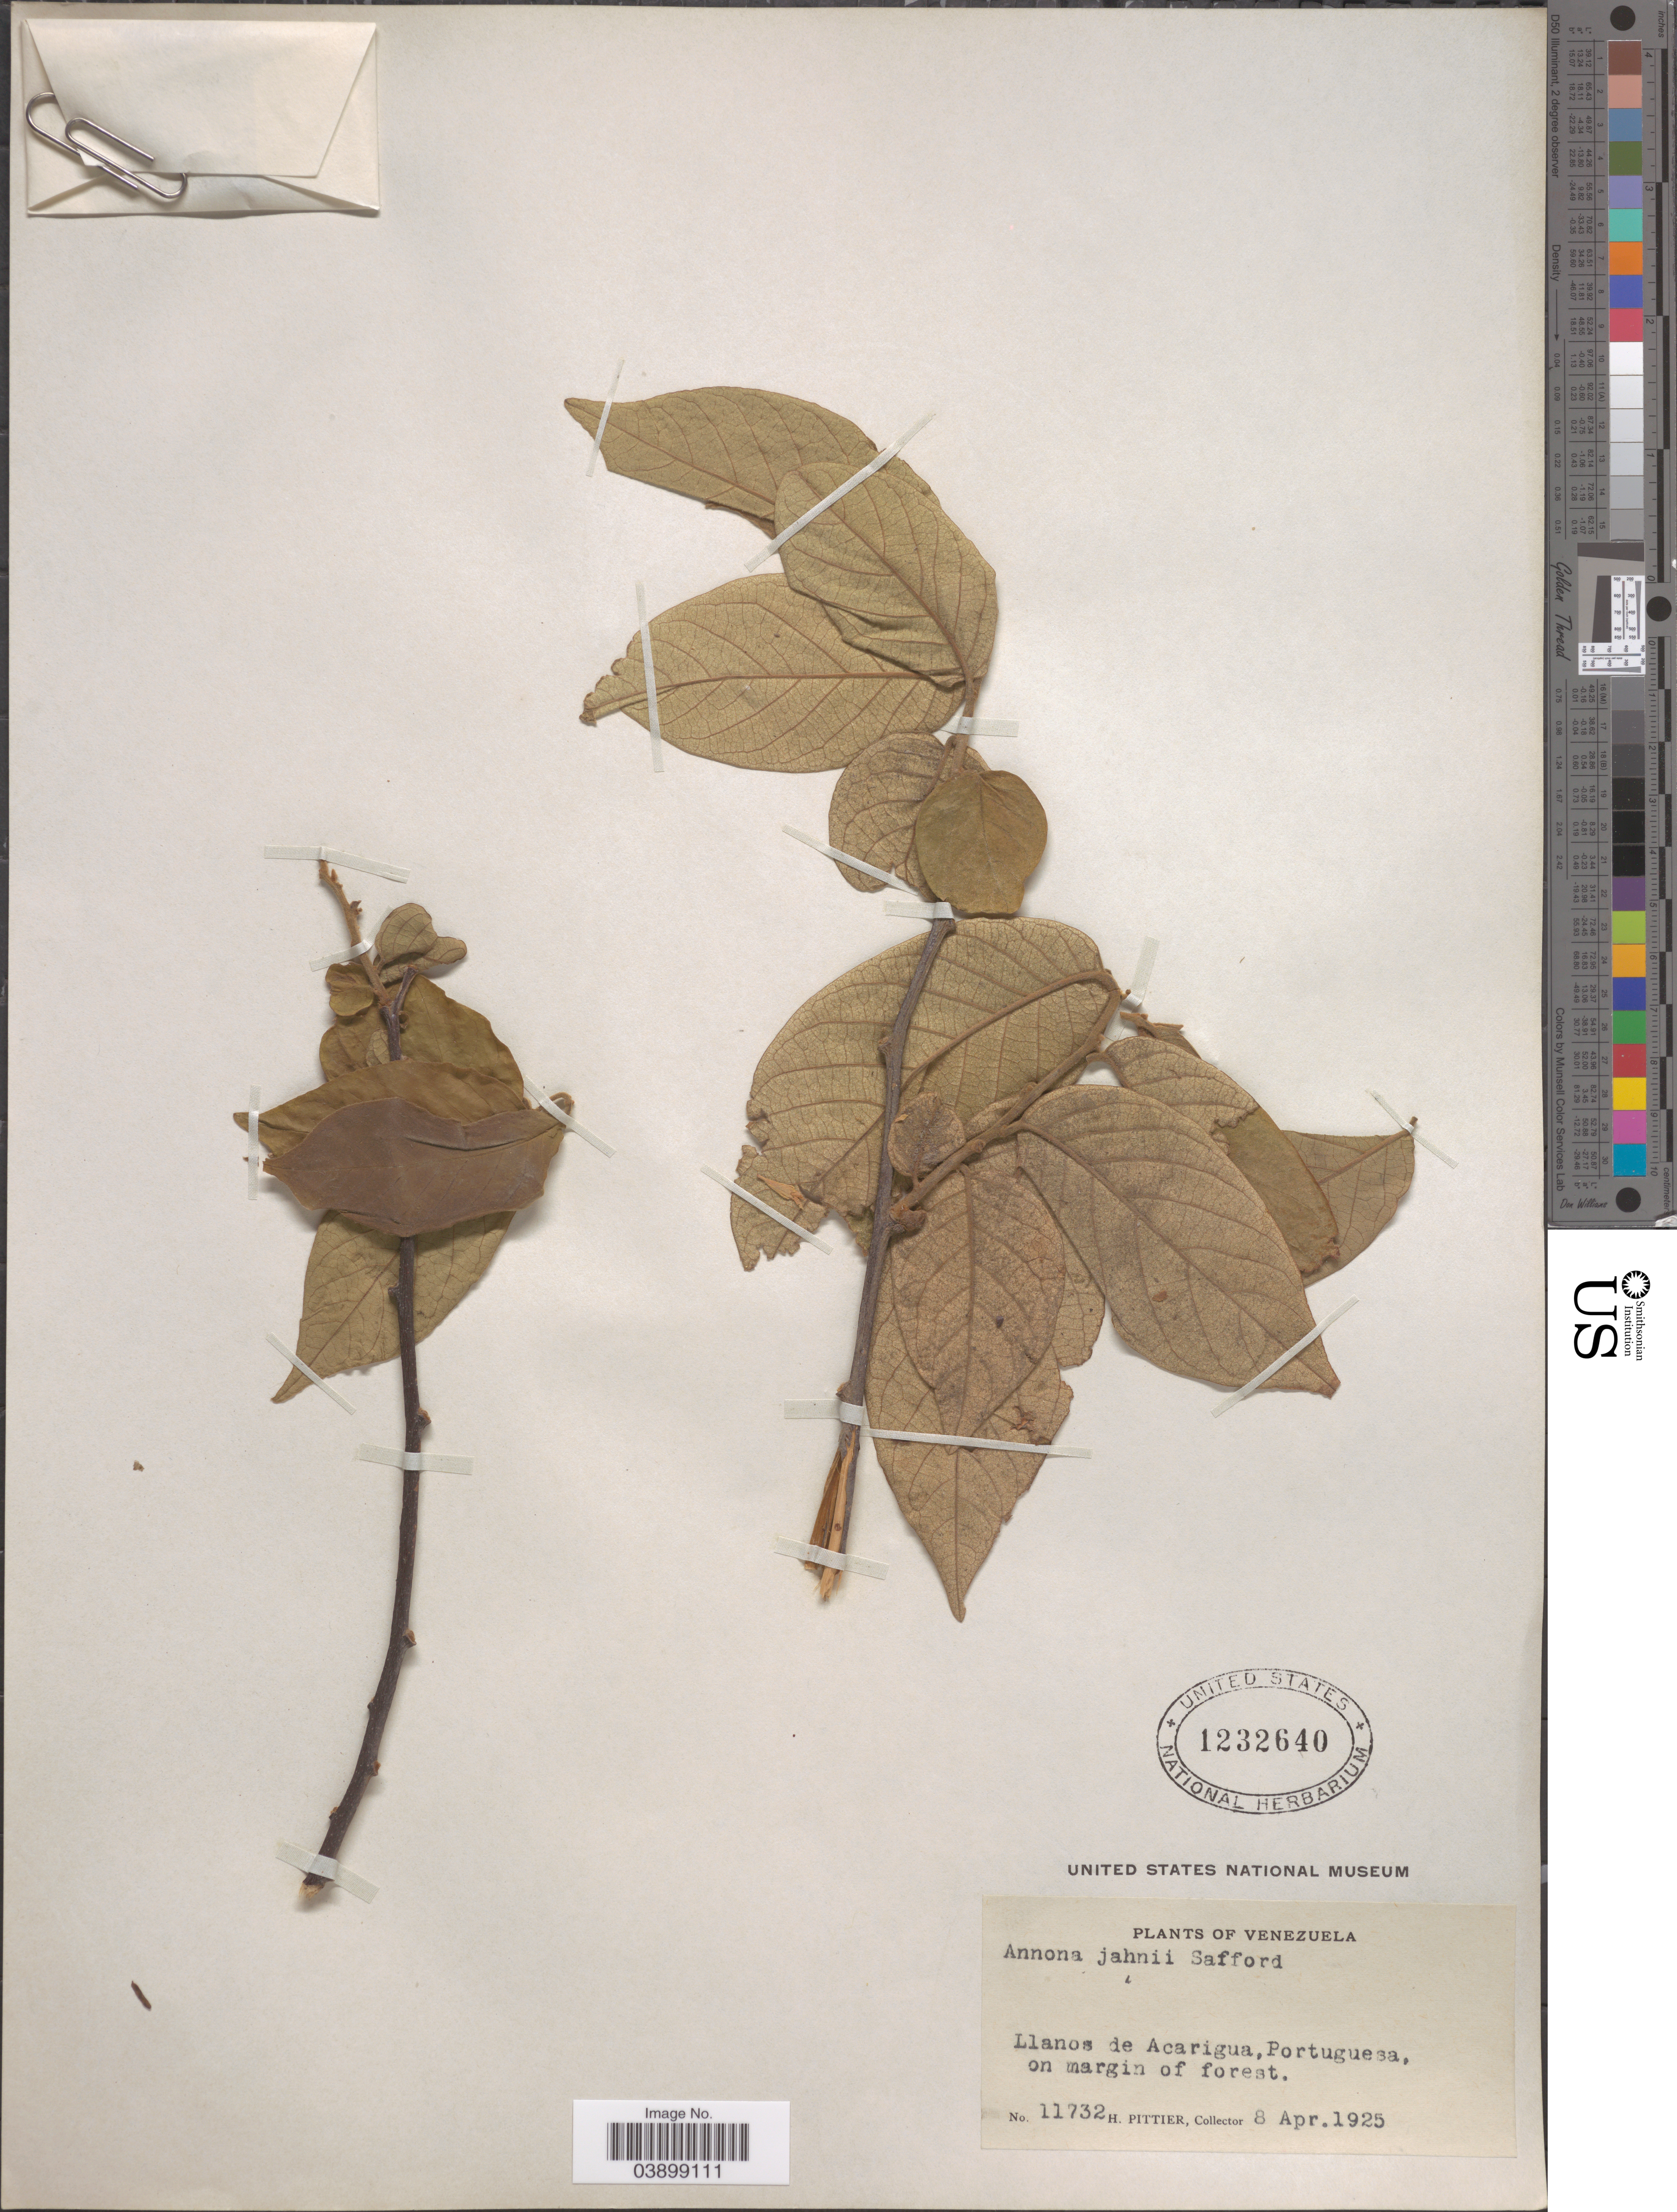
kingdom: Plantae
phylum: Tracheophyta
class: Magnoliopsida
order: Magnoliales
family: Annonaceae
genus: Annona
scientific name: Annona jahnii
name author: Saff.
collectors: H. F. Pittier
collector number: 11732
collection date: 1925-04-08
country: Venezuela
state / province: Portuguesa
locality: Llanos de Acarigua, Portuguesa, on margin of forest.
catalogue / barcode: US 1232640